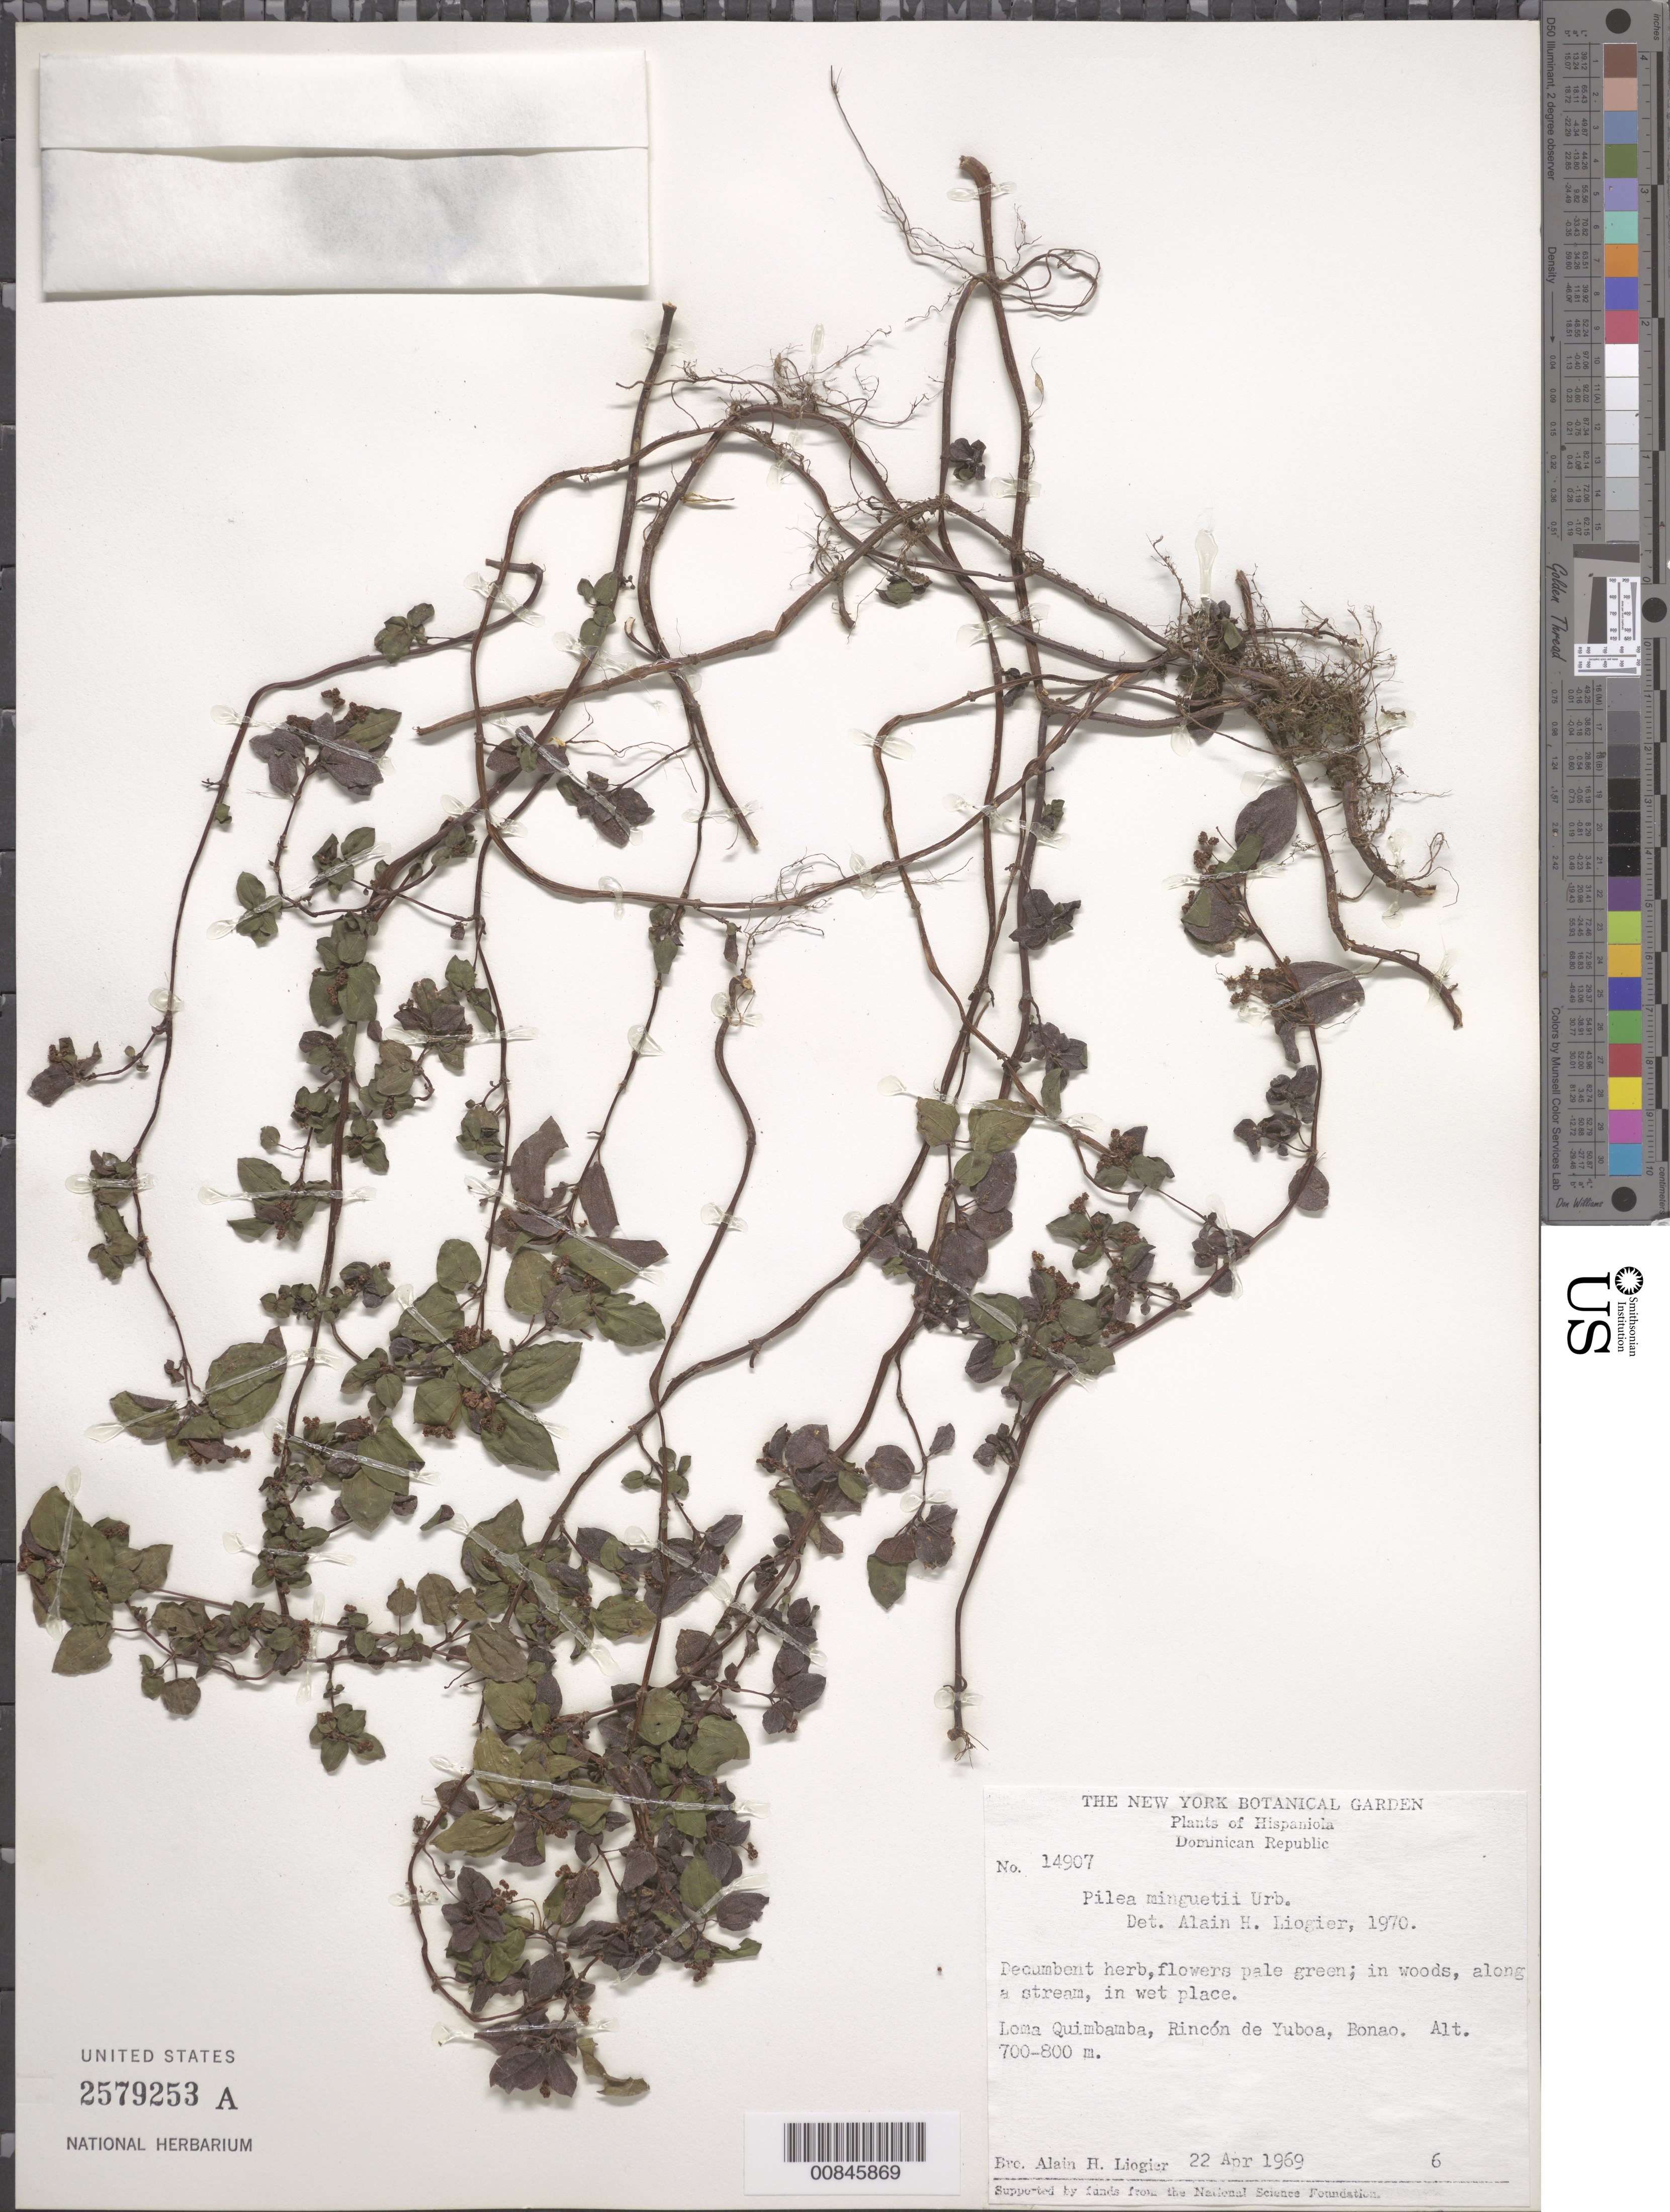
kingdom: Plantae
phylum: Tracheophyta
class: Magnoliopsida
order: Rosales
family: Urticaceae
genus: Pilea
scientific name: Pilea minguetii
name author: Urb.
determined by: Liogier, Alain H.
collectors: A. H. Liogier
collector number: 14907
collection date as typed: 22 Apr 1969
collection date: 1969-04-22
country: Dominican Republic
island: Hispaniola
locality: Loma Quimbamba, Rincón de Yuboa, Bonao.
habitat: Along a stream, in wet place.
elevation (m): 700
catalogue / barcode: US 2579253A